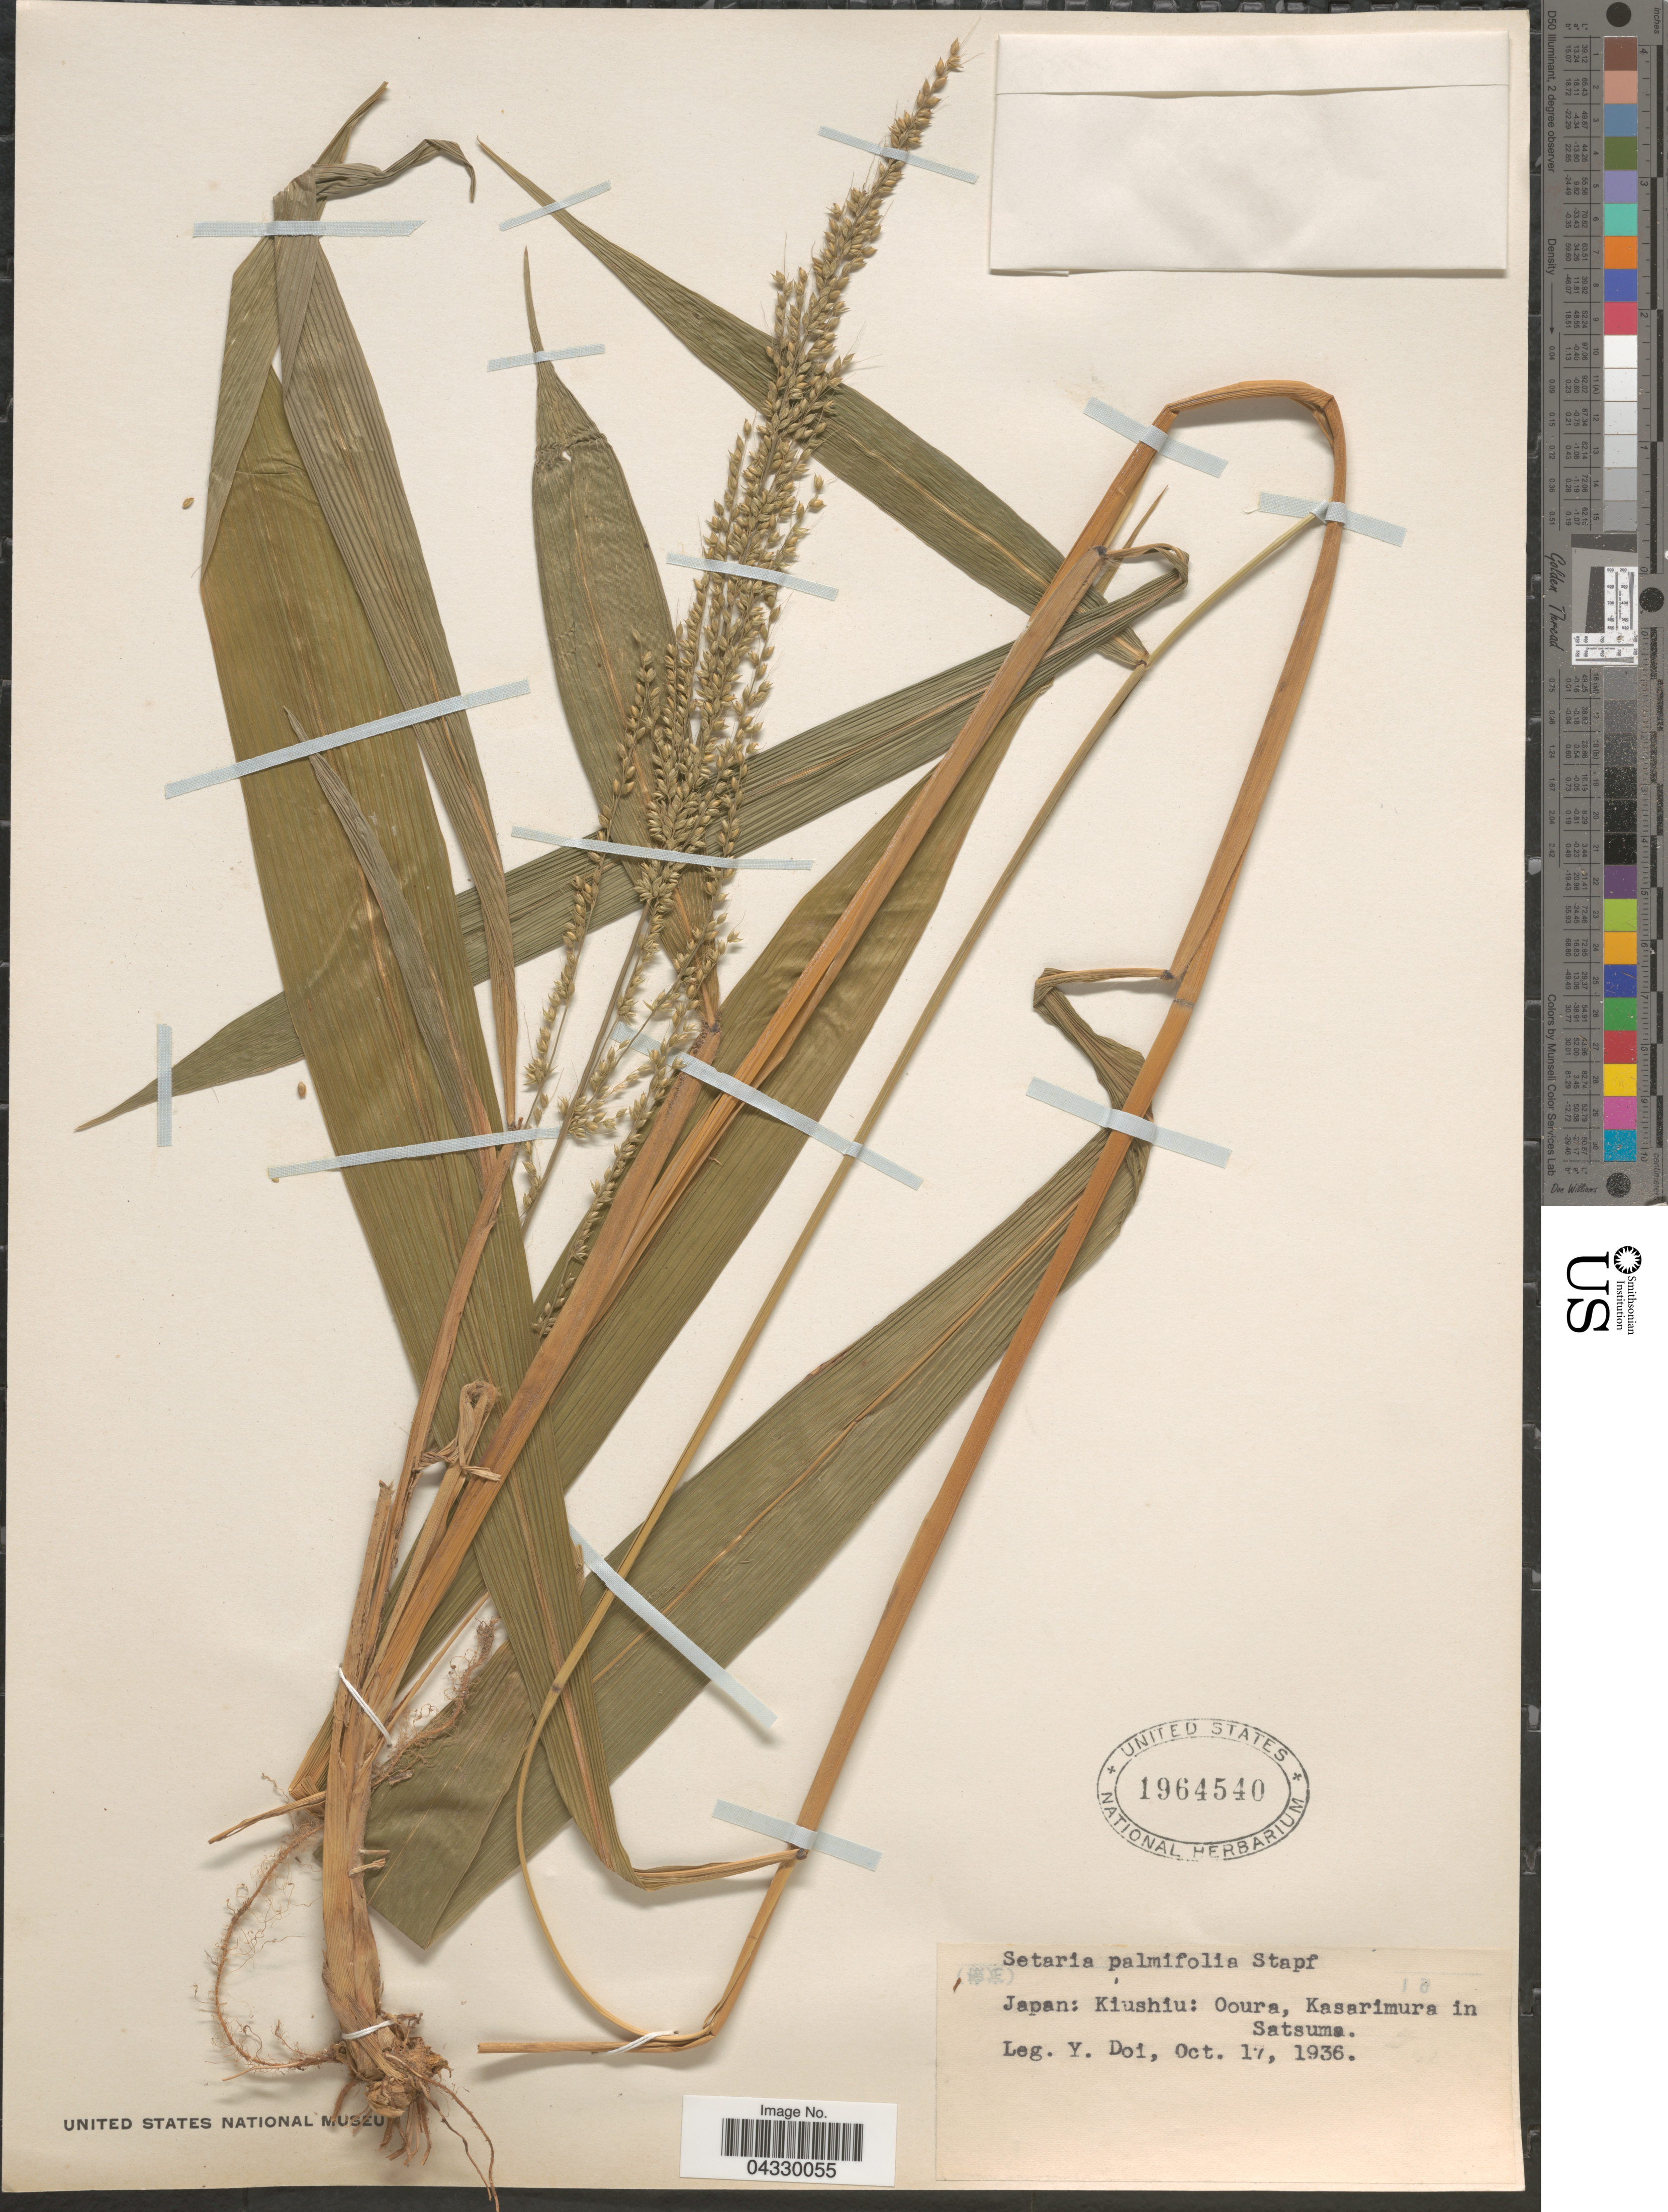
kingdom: Plantae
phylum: Tracheophyta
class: Liliopsida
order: Poales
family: Poaceae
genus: Setaria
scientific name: Setaria palmifolia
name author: (J. Koenig) Stapf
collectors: Y. Doi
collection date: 1936-10-17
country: Japan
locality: Kiushiu: Ooura, Kasarimura in Satsuma.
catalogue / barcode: US 1964540